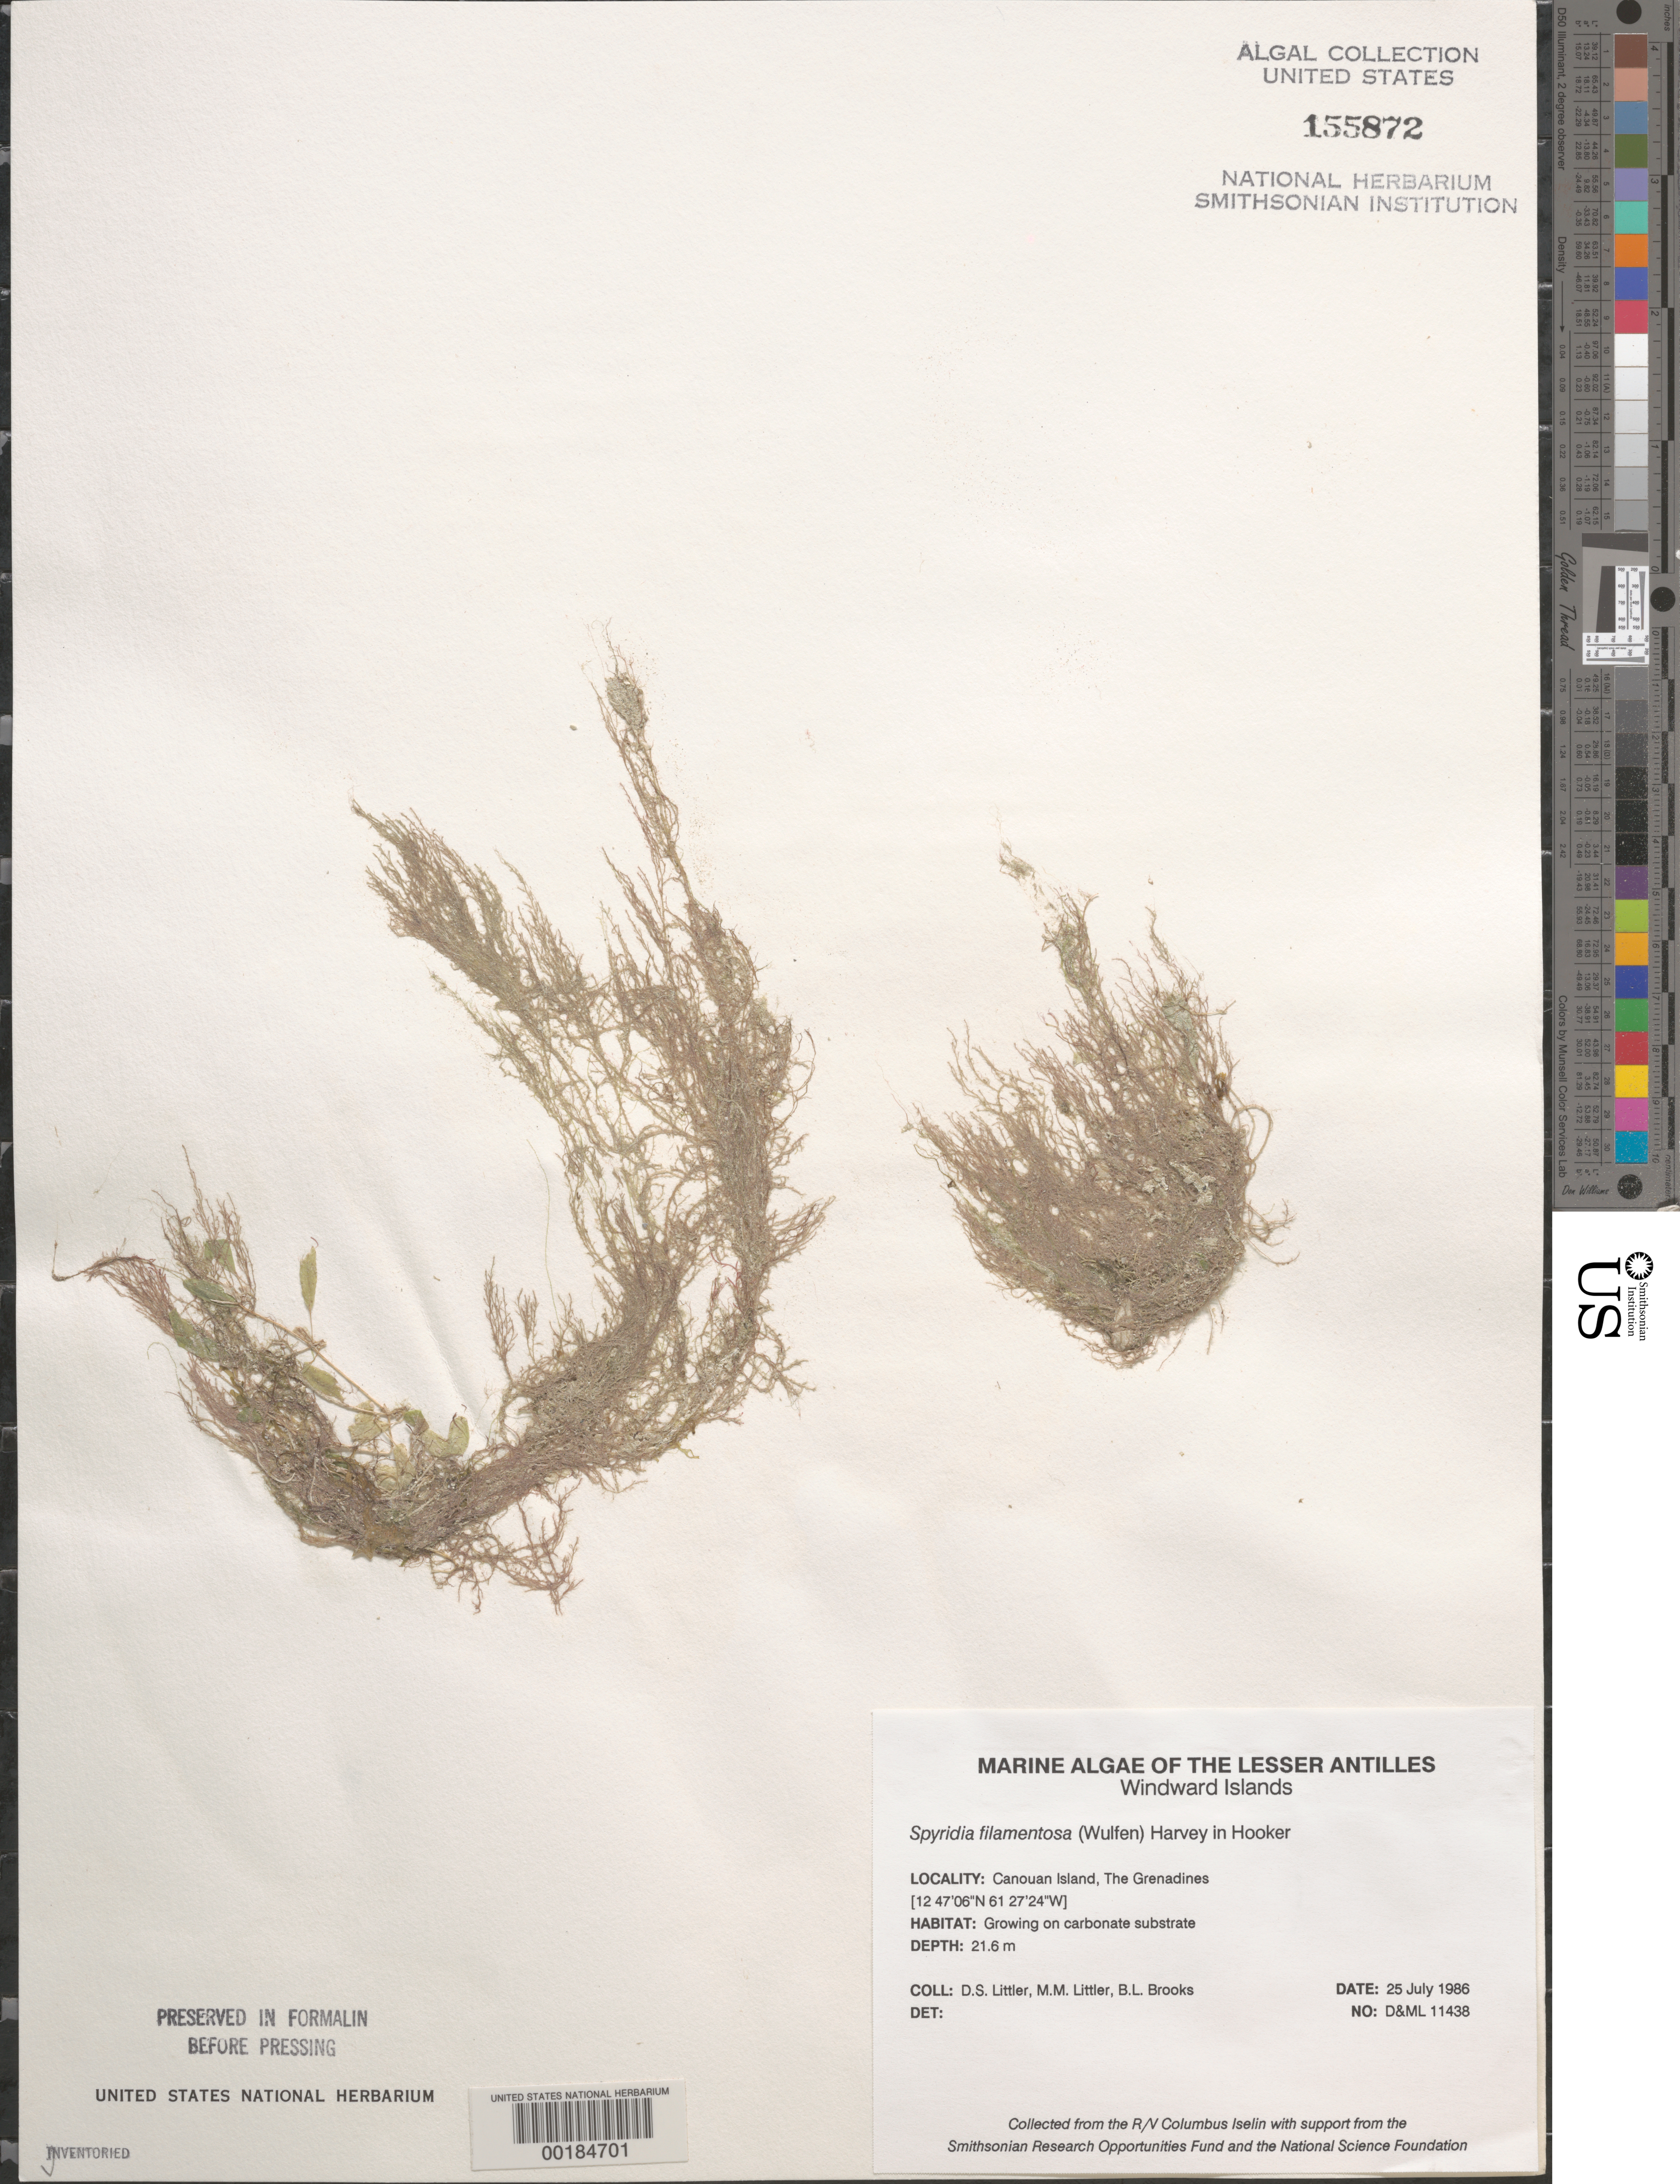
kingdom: Plantae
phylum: Rhodophyta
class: Florideophyceae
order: Ceramiales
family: Spyridiaceae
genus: Spyridia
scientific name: Spyridia filamentosa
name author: (Wulfen) Harv.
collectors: D. S. Littler, M. M. Littler & B. Brooks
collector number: D&ML 11438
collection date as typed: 25 Jul 1986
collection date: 1986-07-25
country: St. Vincent - Grenadines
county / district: Grenadines Parish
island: Canouan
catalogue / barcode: US 155872